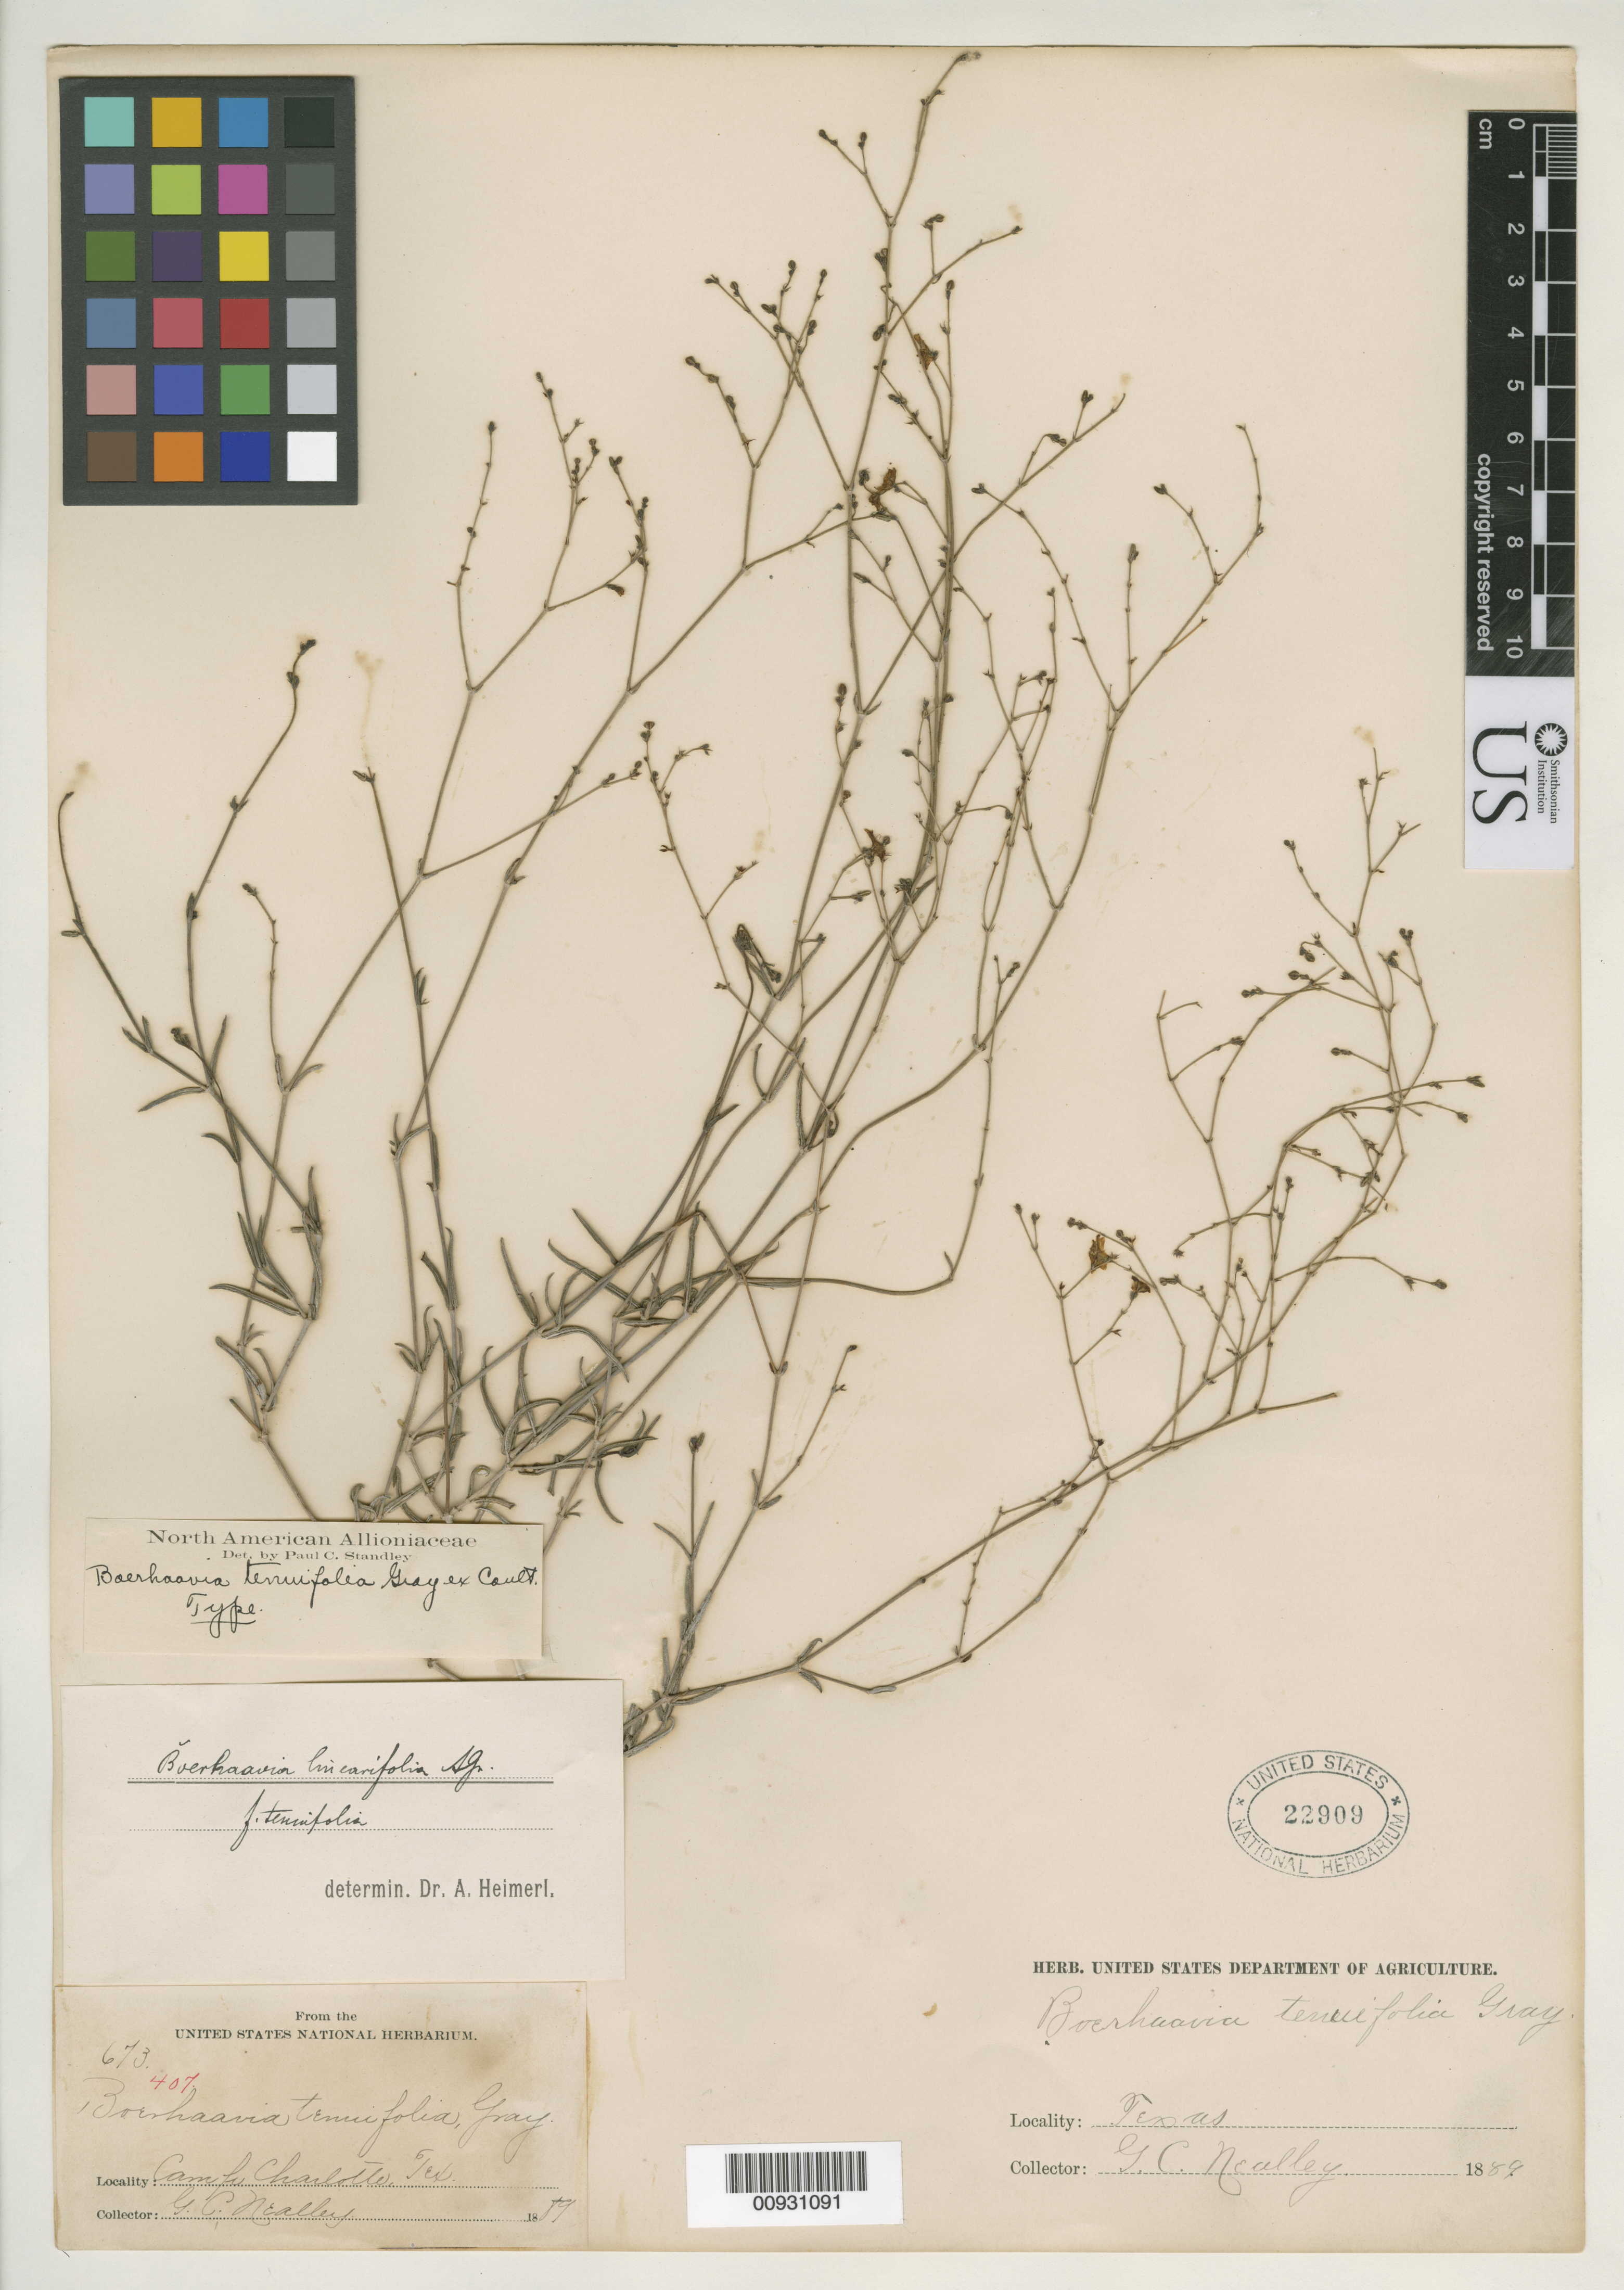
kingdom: Plantae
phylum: Tracheophyta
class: Magnoliopsida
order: Caryophyllales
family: Nyctaginaceae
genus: Boerhavia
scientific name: Boerhavia tenuifolia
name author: A. Gray ex J.M. Coult.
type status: Holotype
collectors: G. C. Nealley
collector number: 673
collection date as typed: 1889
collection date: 1889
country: United States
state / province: Texas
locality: Camp Charlotte.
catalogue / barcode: US 22909